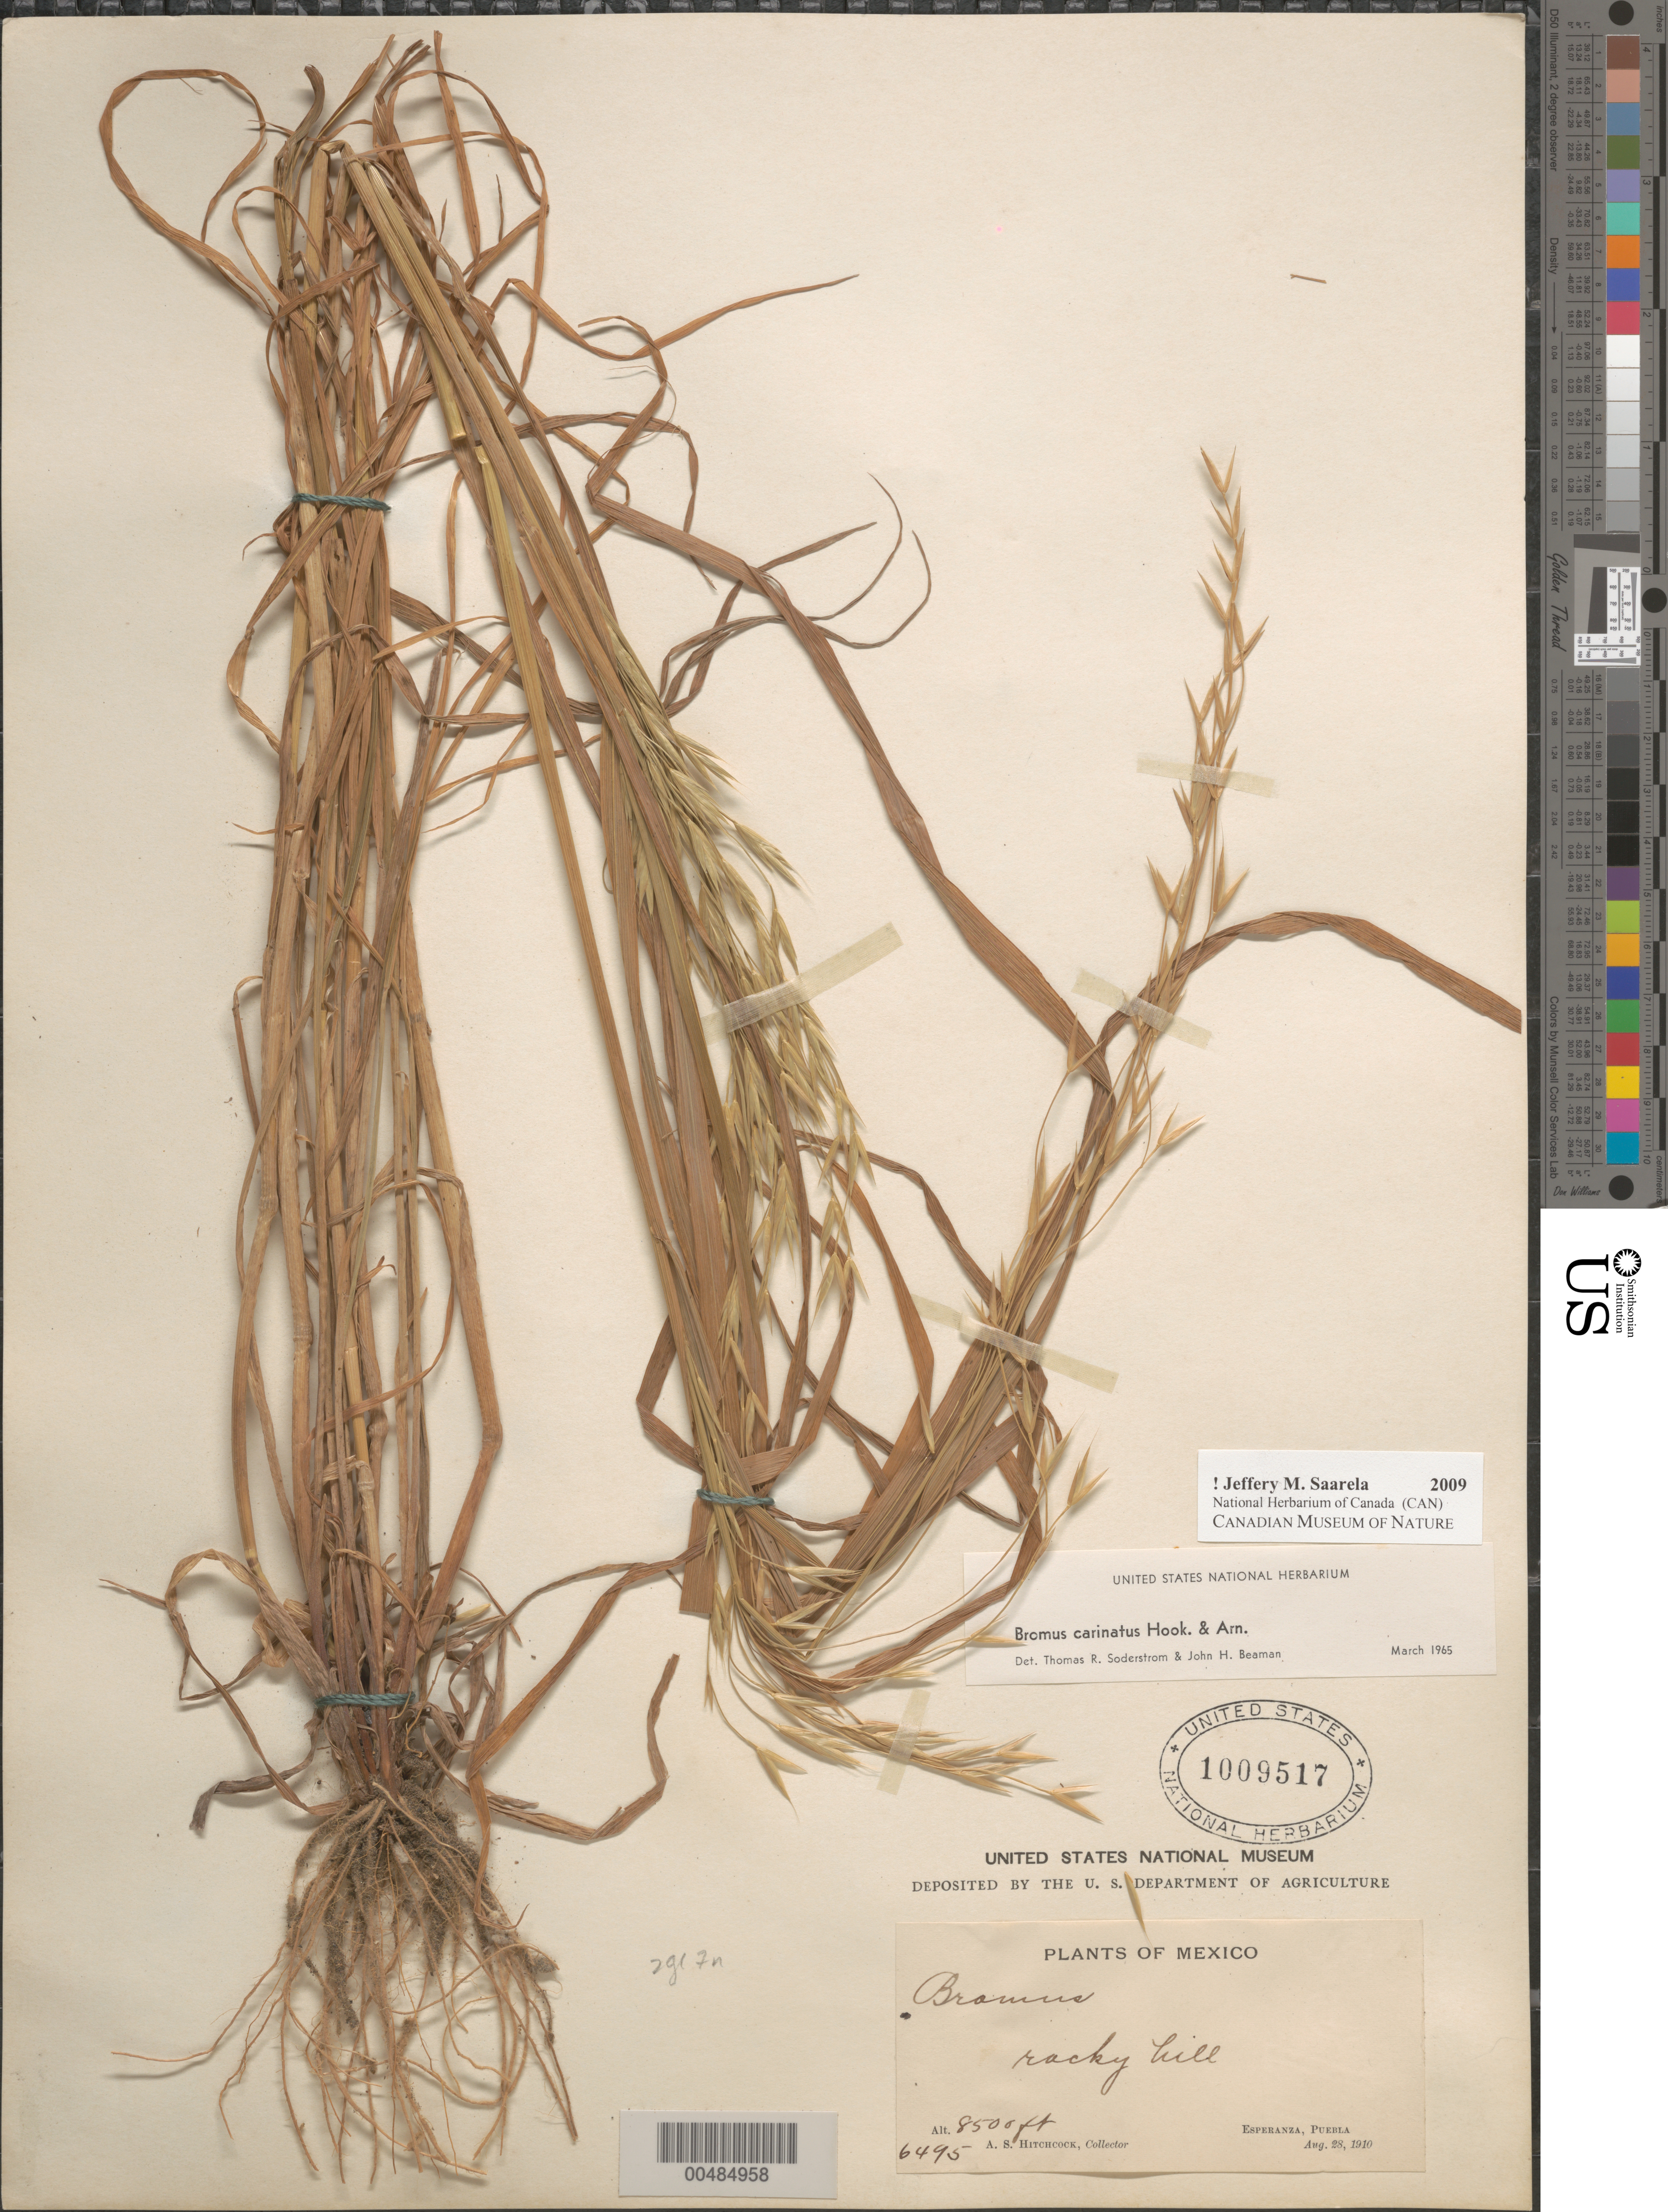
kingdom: Plantae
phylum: Tracheophyta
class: Liliopsida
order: Poales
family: Poaceae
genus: Bromus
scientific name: Bromus carinatus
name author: Hook. & Arn.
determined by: Soderstrom, T. R.; Beaman, J. H.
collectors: A. S. Hitchcock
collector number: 6495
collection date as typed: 23 Aug 1910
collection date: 1910-08-23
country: Mexico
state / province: Puebla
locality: Esperanza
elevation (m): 2591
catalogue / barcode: US 1009517